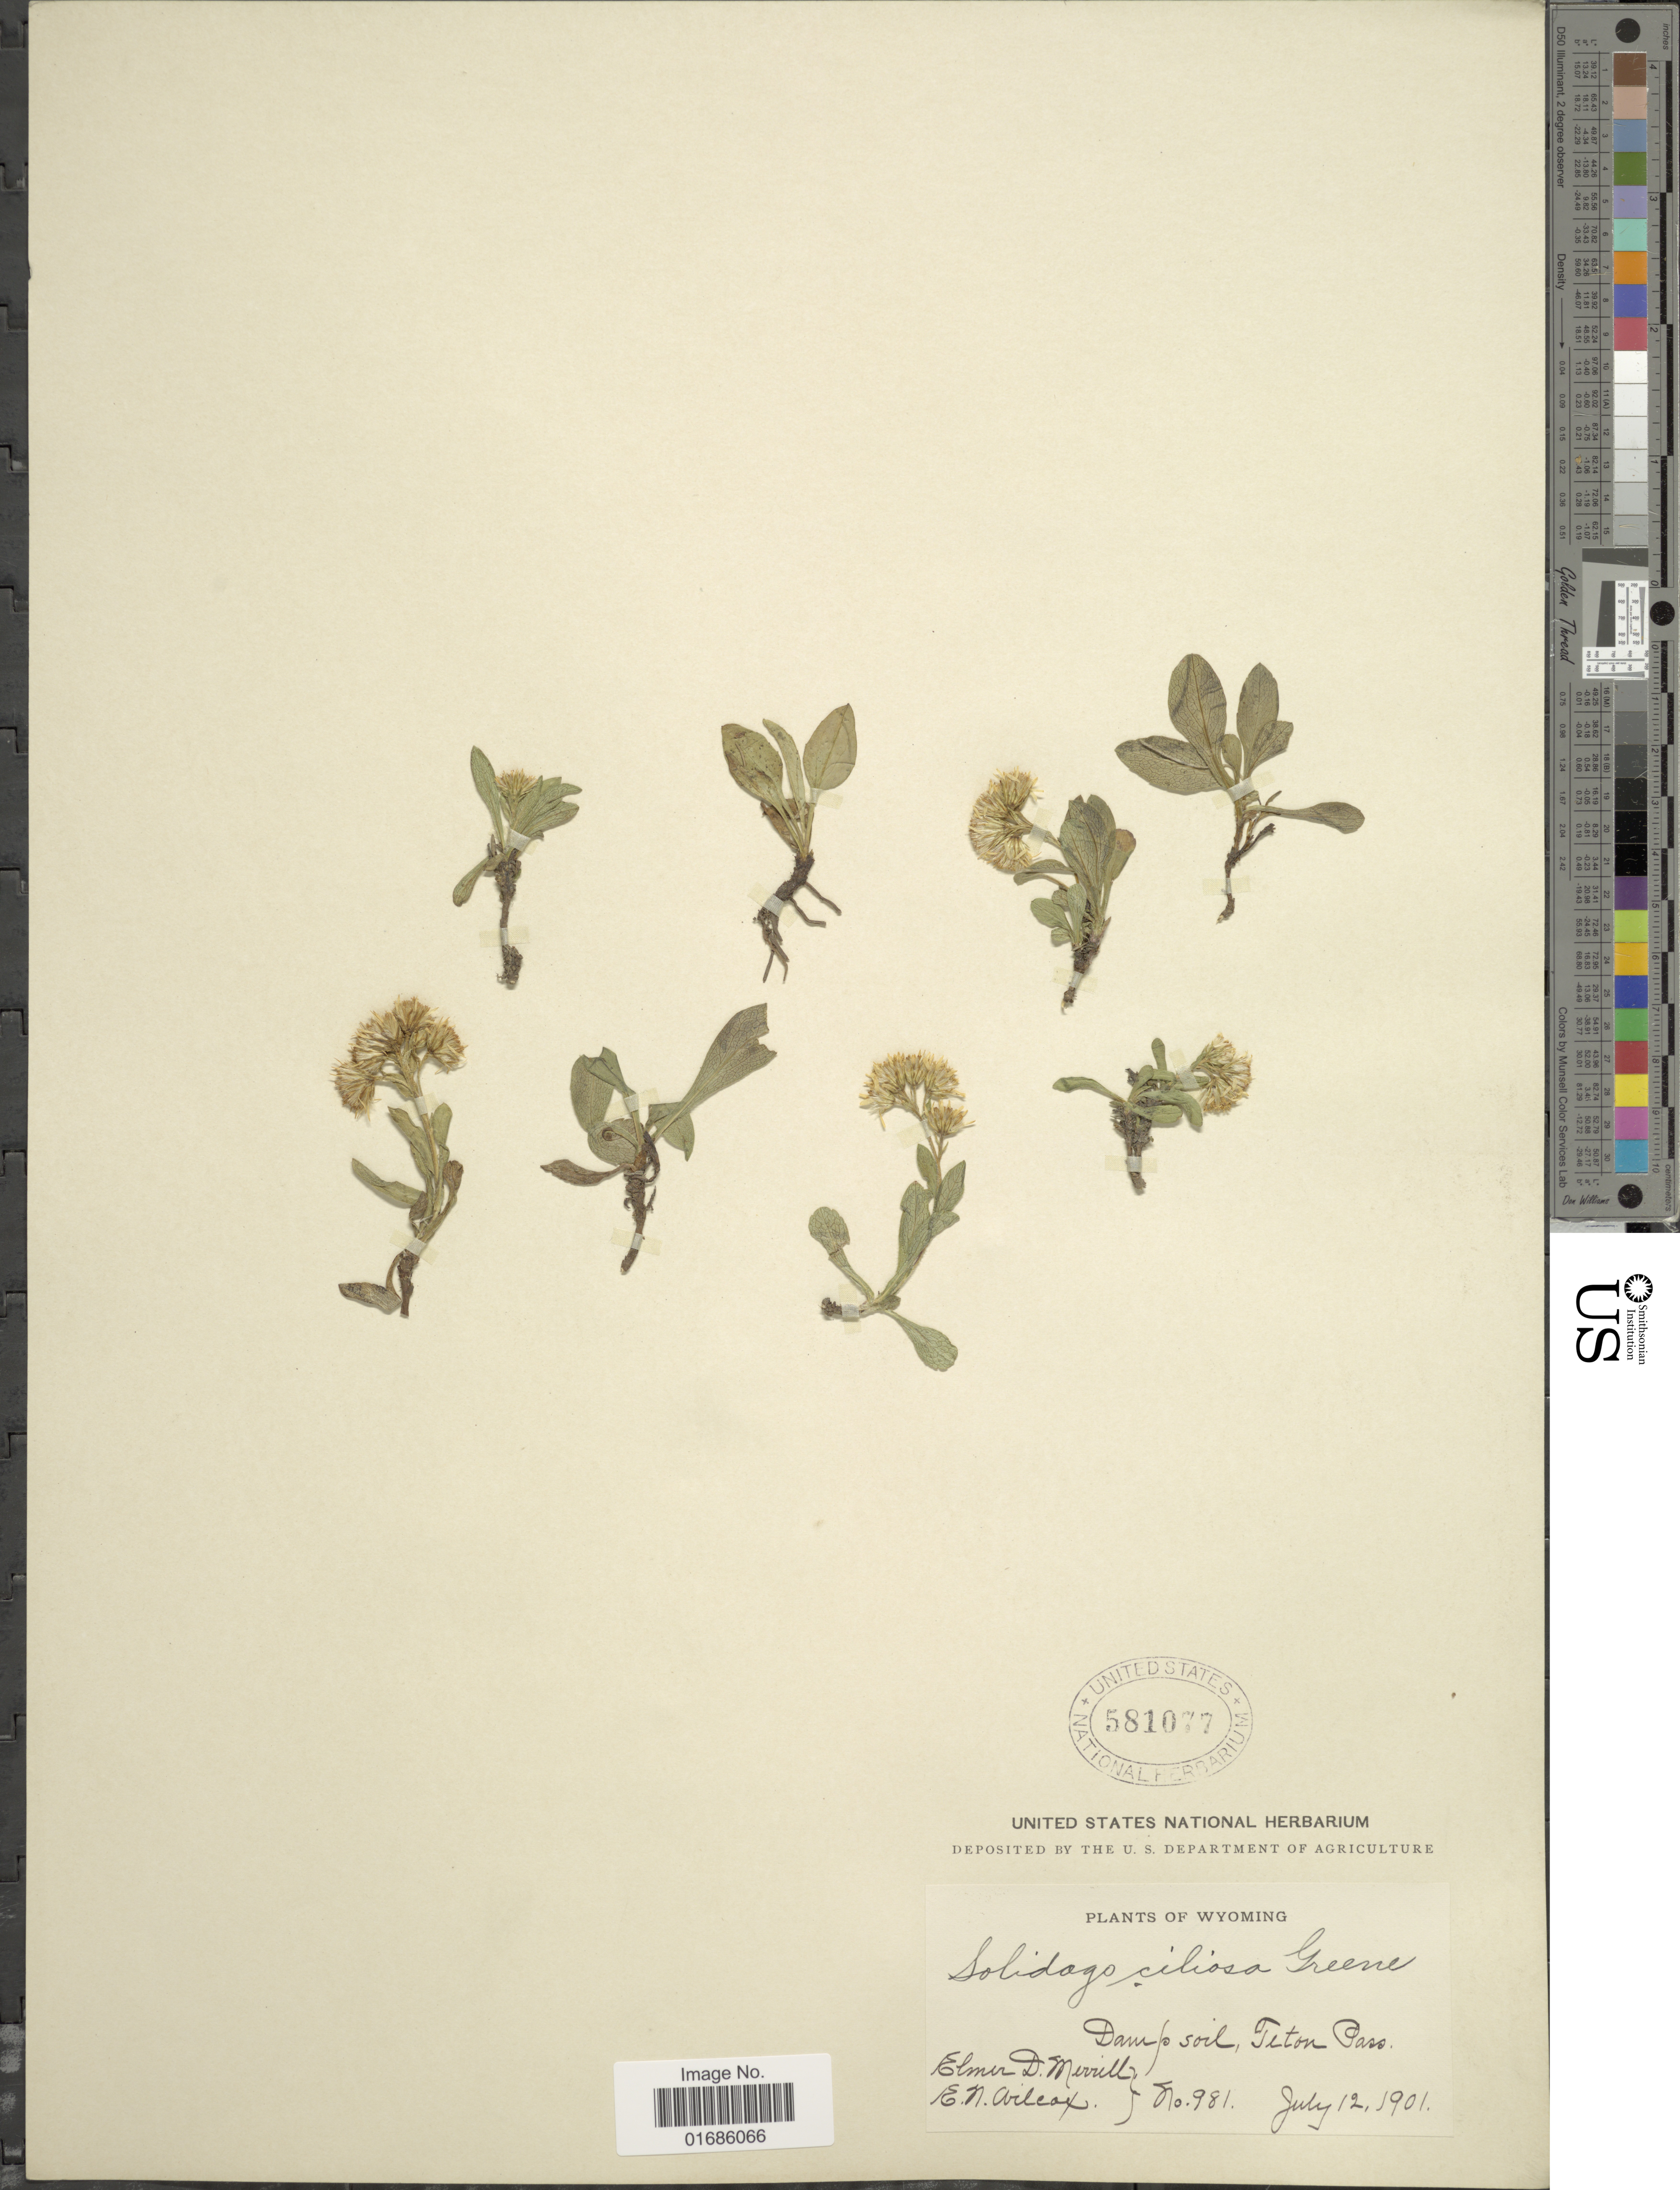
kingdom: Plantae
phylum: Tracheophyta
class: Magnoliopsida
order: Asterales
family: Asteraceae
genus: Solidago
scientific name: Solidago ciliosa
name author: Greene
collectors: E. D. Merrill & E. Arleax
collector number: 981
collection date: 1901-07-12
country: United States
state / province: Wyoming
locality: Teton Pass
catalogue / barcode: US 581077